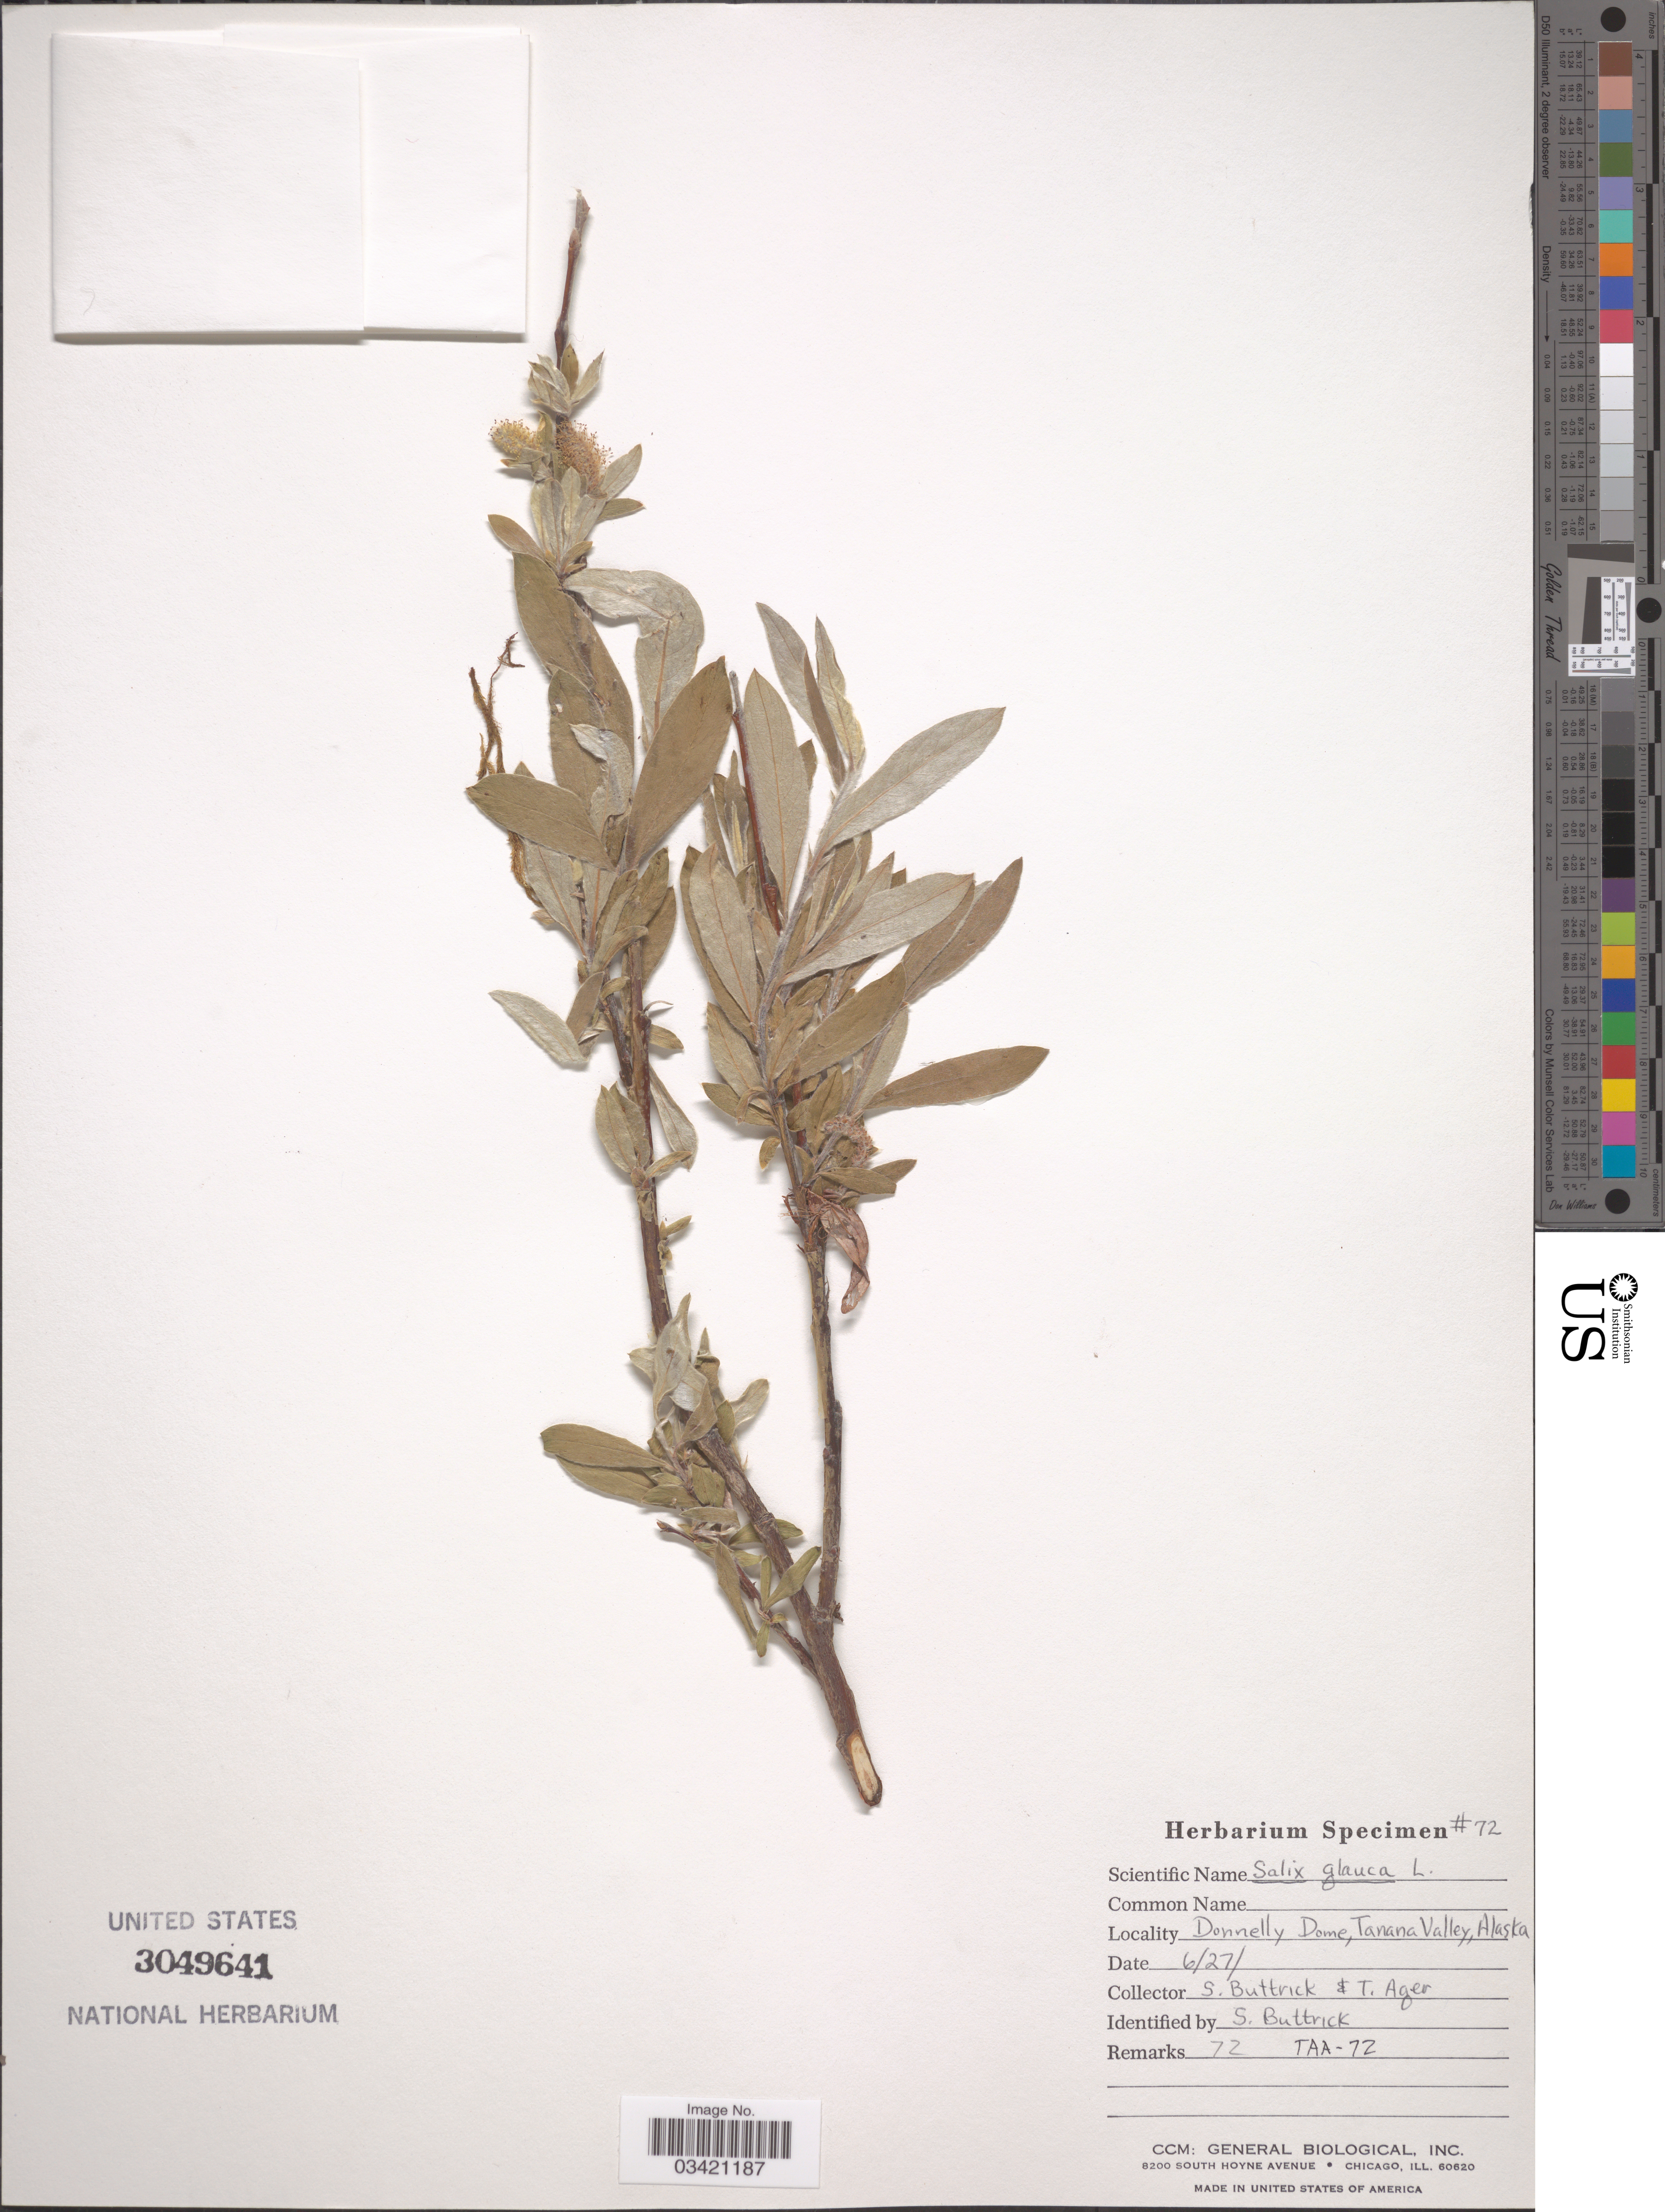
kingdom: Plantae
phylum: Tracheophyta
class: Magnoliopsida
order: Malpighiales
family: Salicaceae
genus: Salix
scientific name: Salix glauca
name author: L.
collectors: S. Buttrick & T. Ager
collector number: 72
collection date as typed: Transcribed d/m/y: /6/27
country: United States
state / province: Alaska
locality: Donnelly Dome, Tanana Valley.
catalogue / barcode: US 3049641